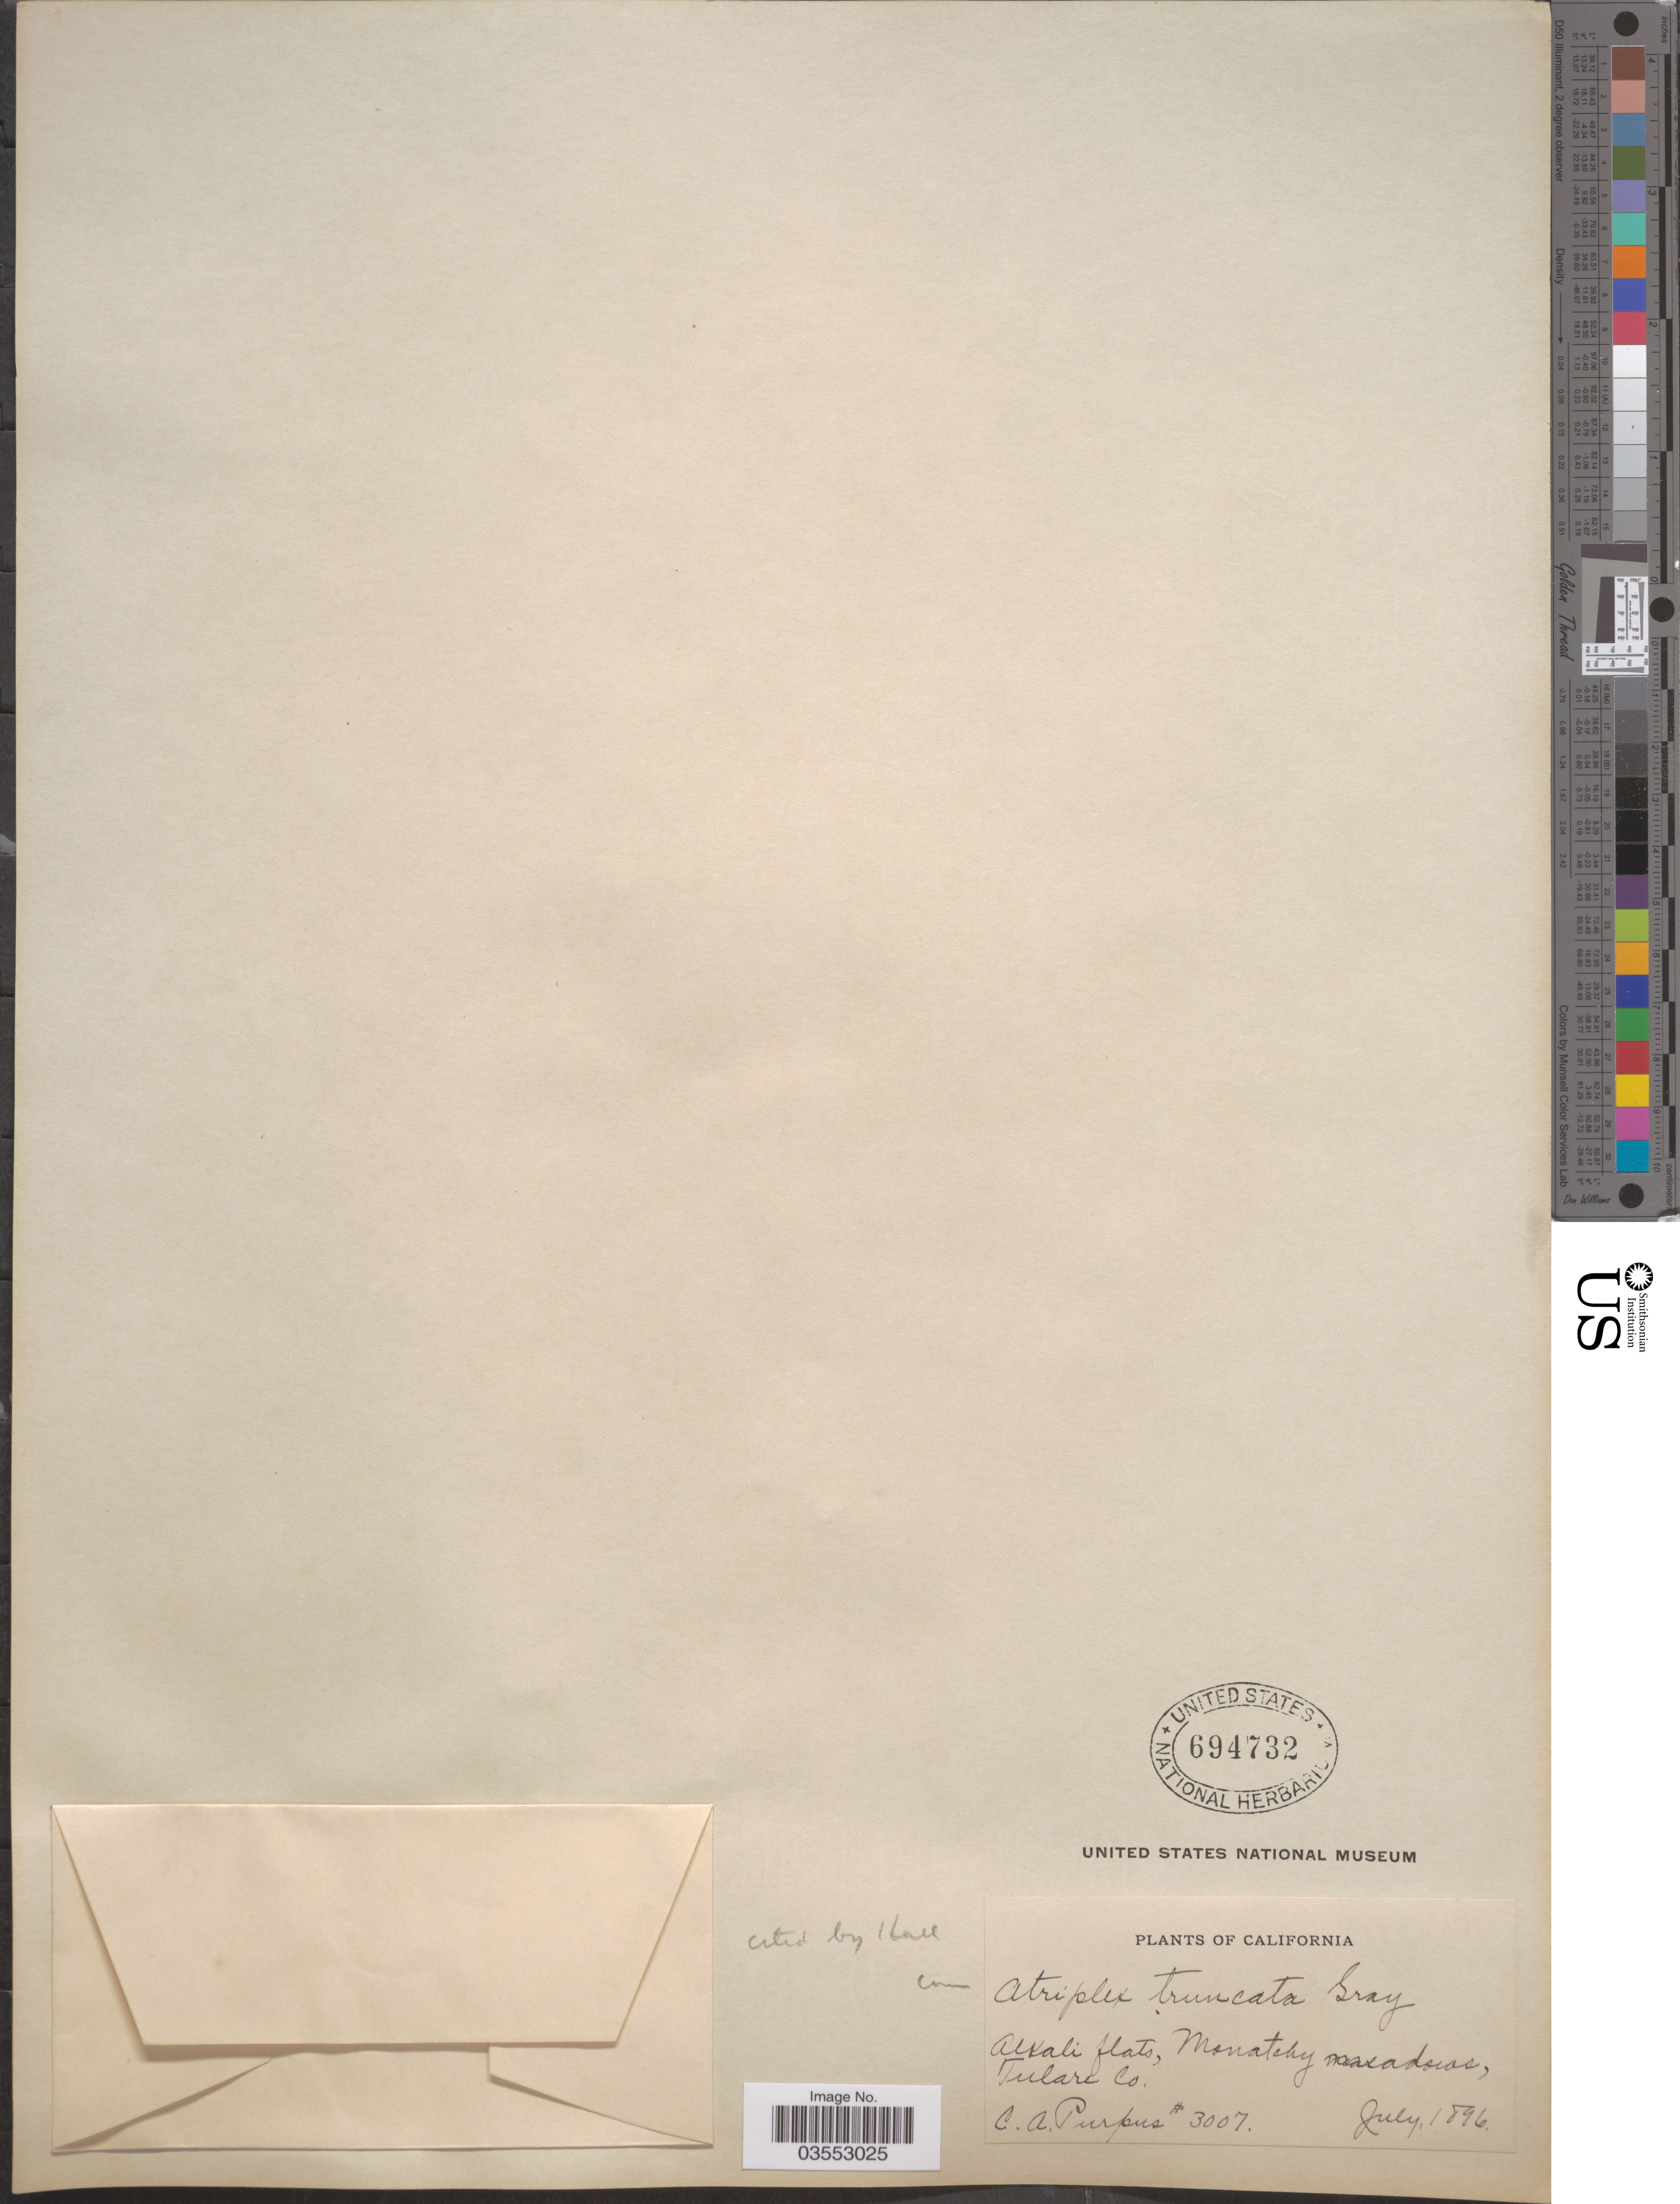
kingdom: Plantae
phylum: Tracheophyta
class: Magnoliopsida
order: Caryophyllales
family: Amaranthaceae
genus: Atriplex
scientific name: Atriplex truncata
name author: (Torr. ex S. Watson) A. Gray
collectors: C. A. Purpus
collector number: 3007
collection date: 1896-07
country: United States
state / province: California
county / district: Tulare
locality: Alkali flats, Monatchy meadows, Tulare Co.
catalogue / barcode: US 694732